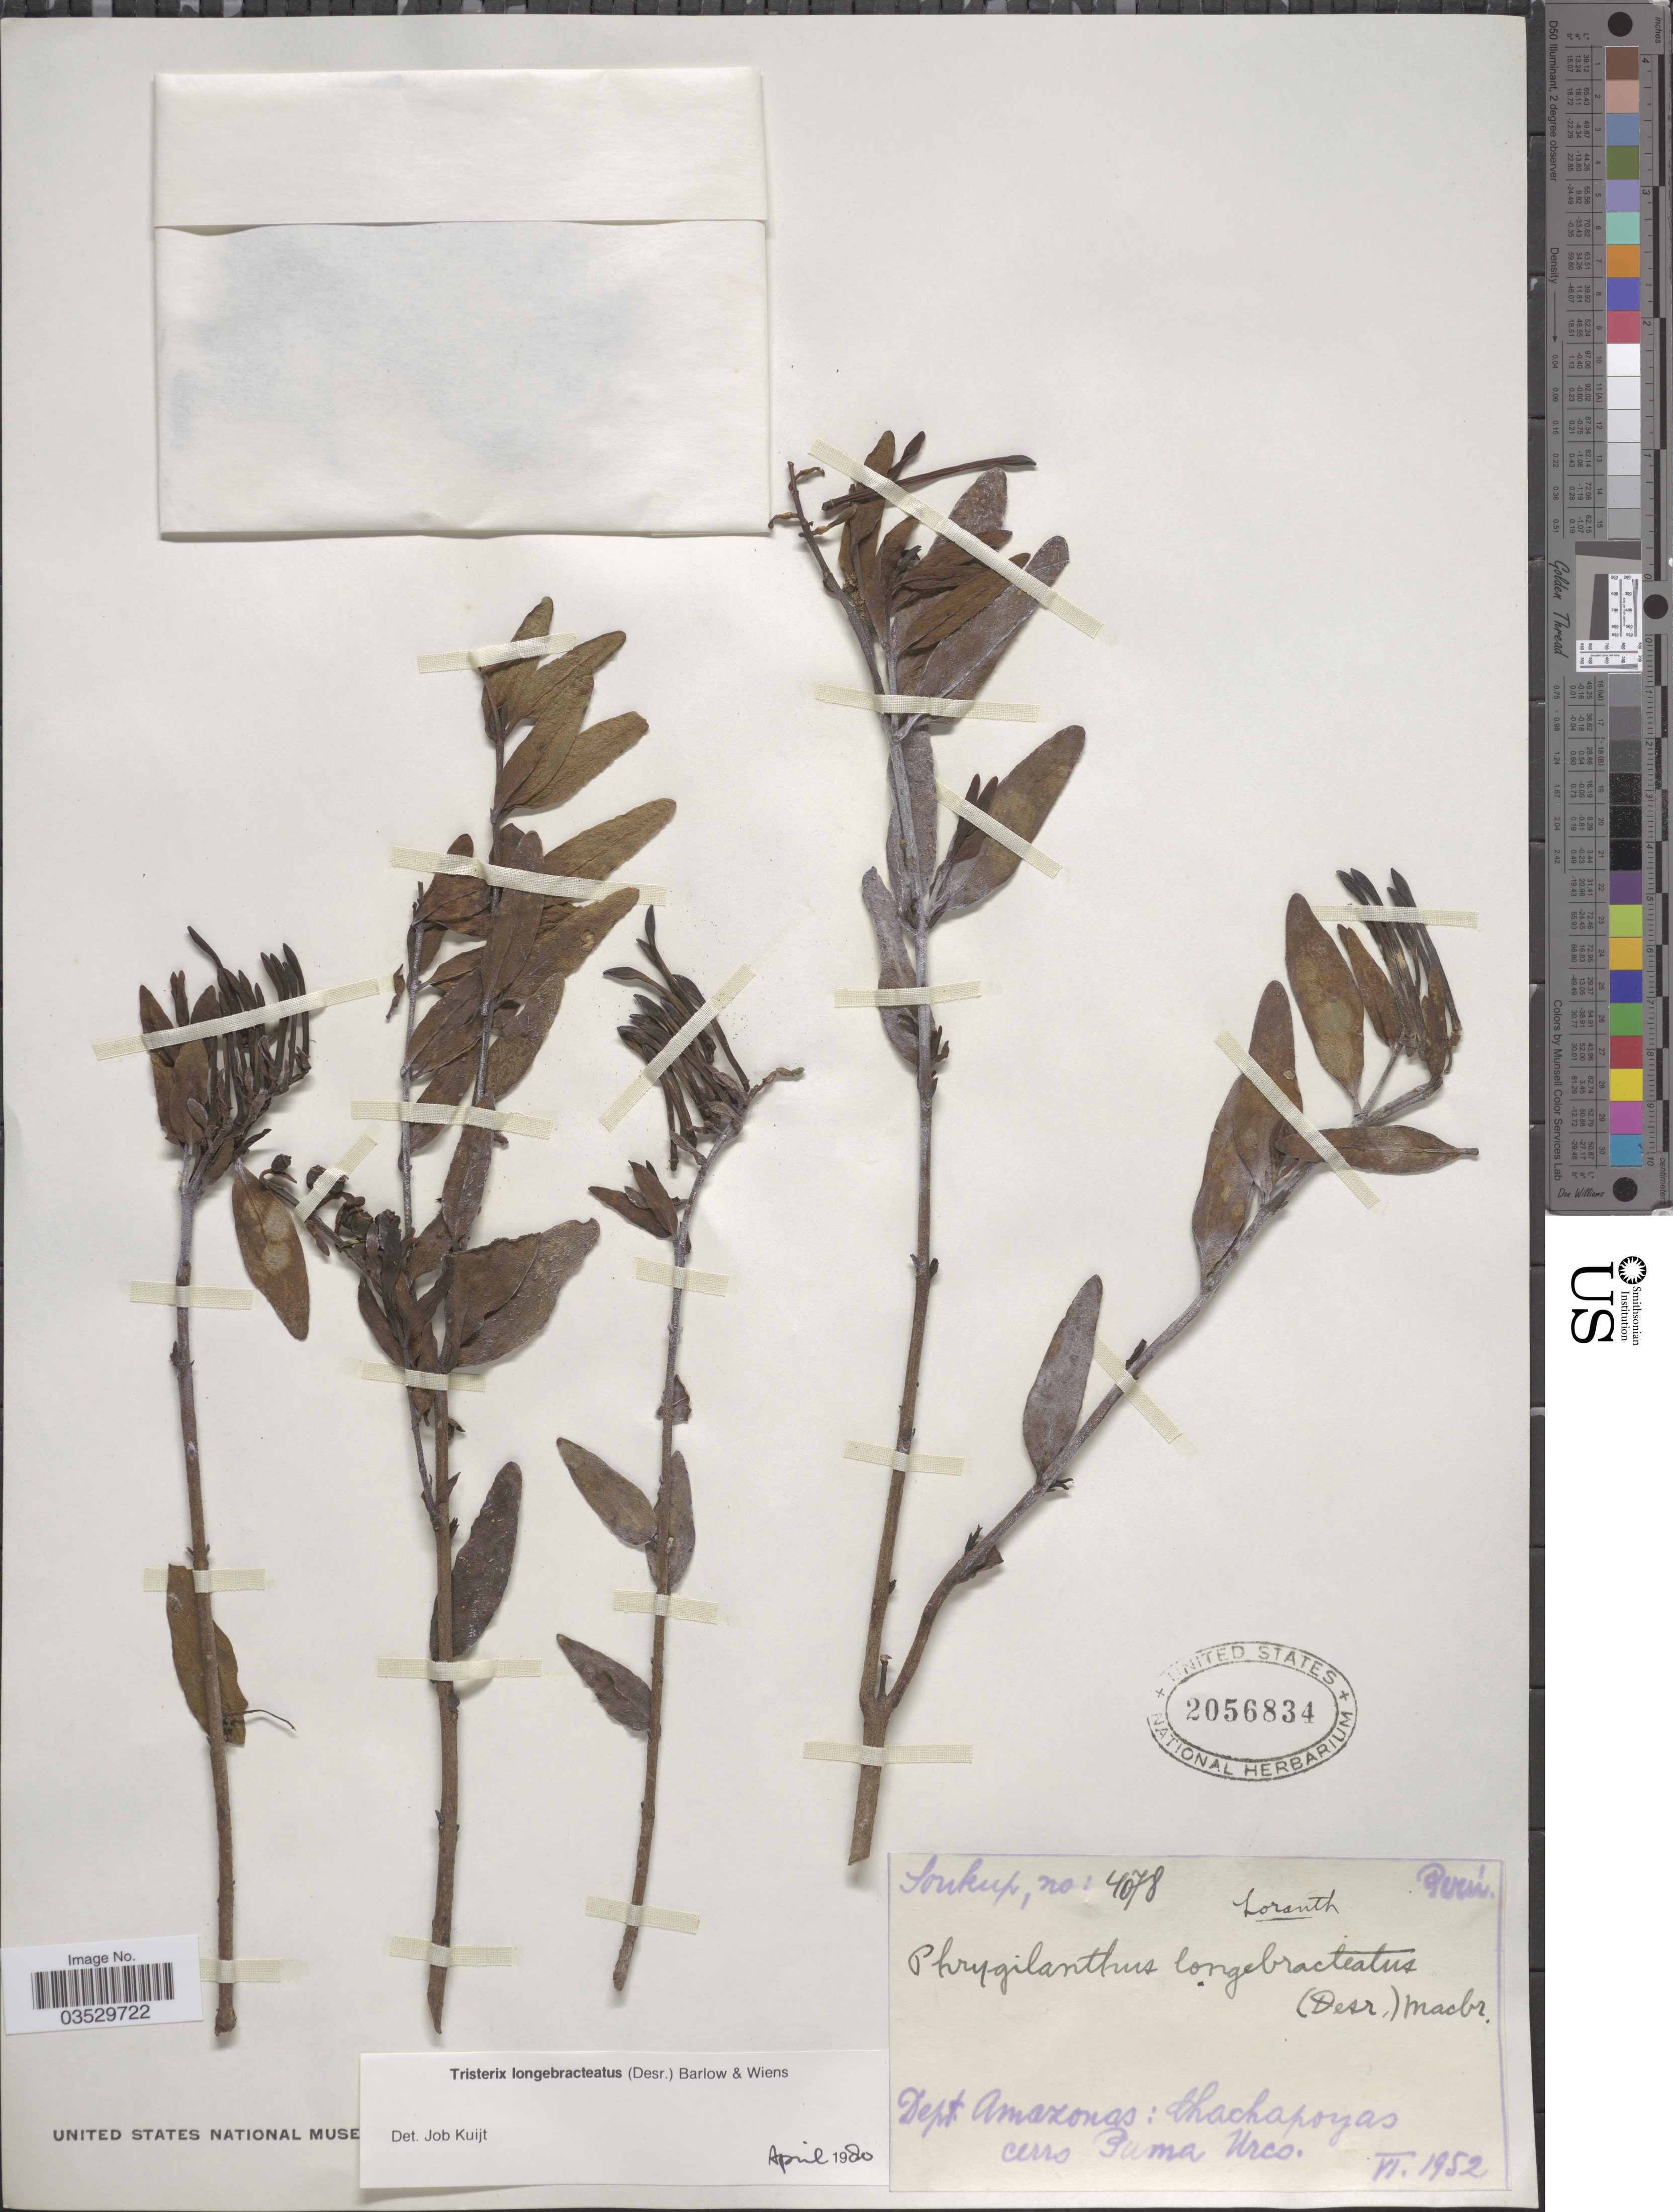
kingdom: Plantae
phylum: Tracheophyta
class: Magnoliopsida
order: Santalales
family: Loranthaceae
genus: Tristerix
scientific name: Tristerix longebracteatus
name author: (Desr.) Bart. & Wiens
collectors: -- Soukup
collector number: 4078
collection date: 1952-06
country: Peru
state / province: Amazonas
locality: Dept. Amazonas: Chachapoyas cerro Puma Urco.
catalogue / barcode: US 2056834